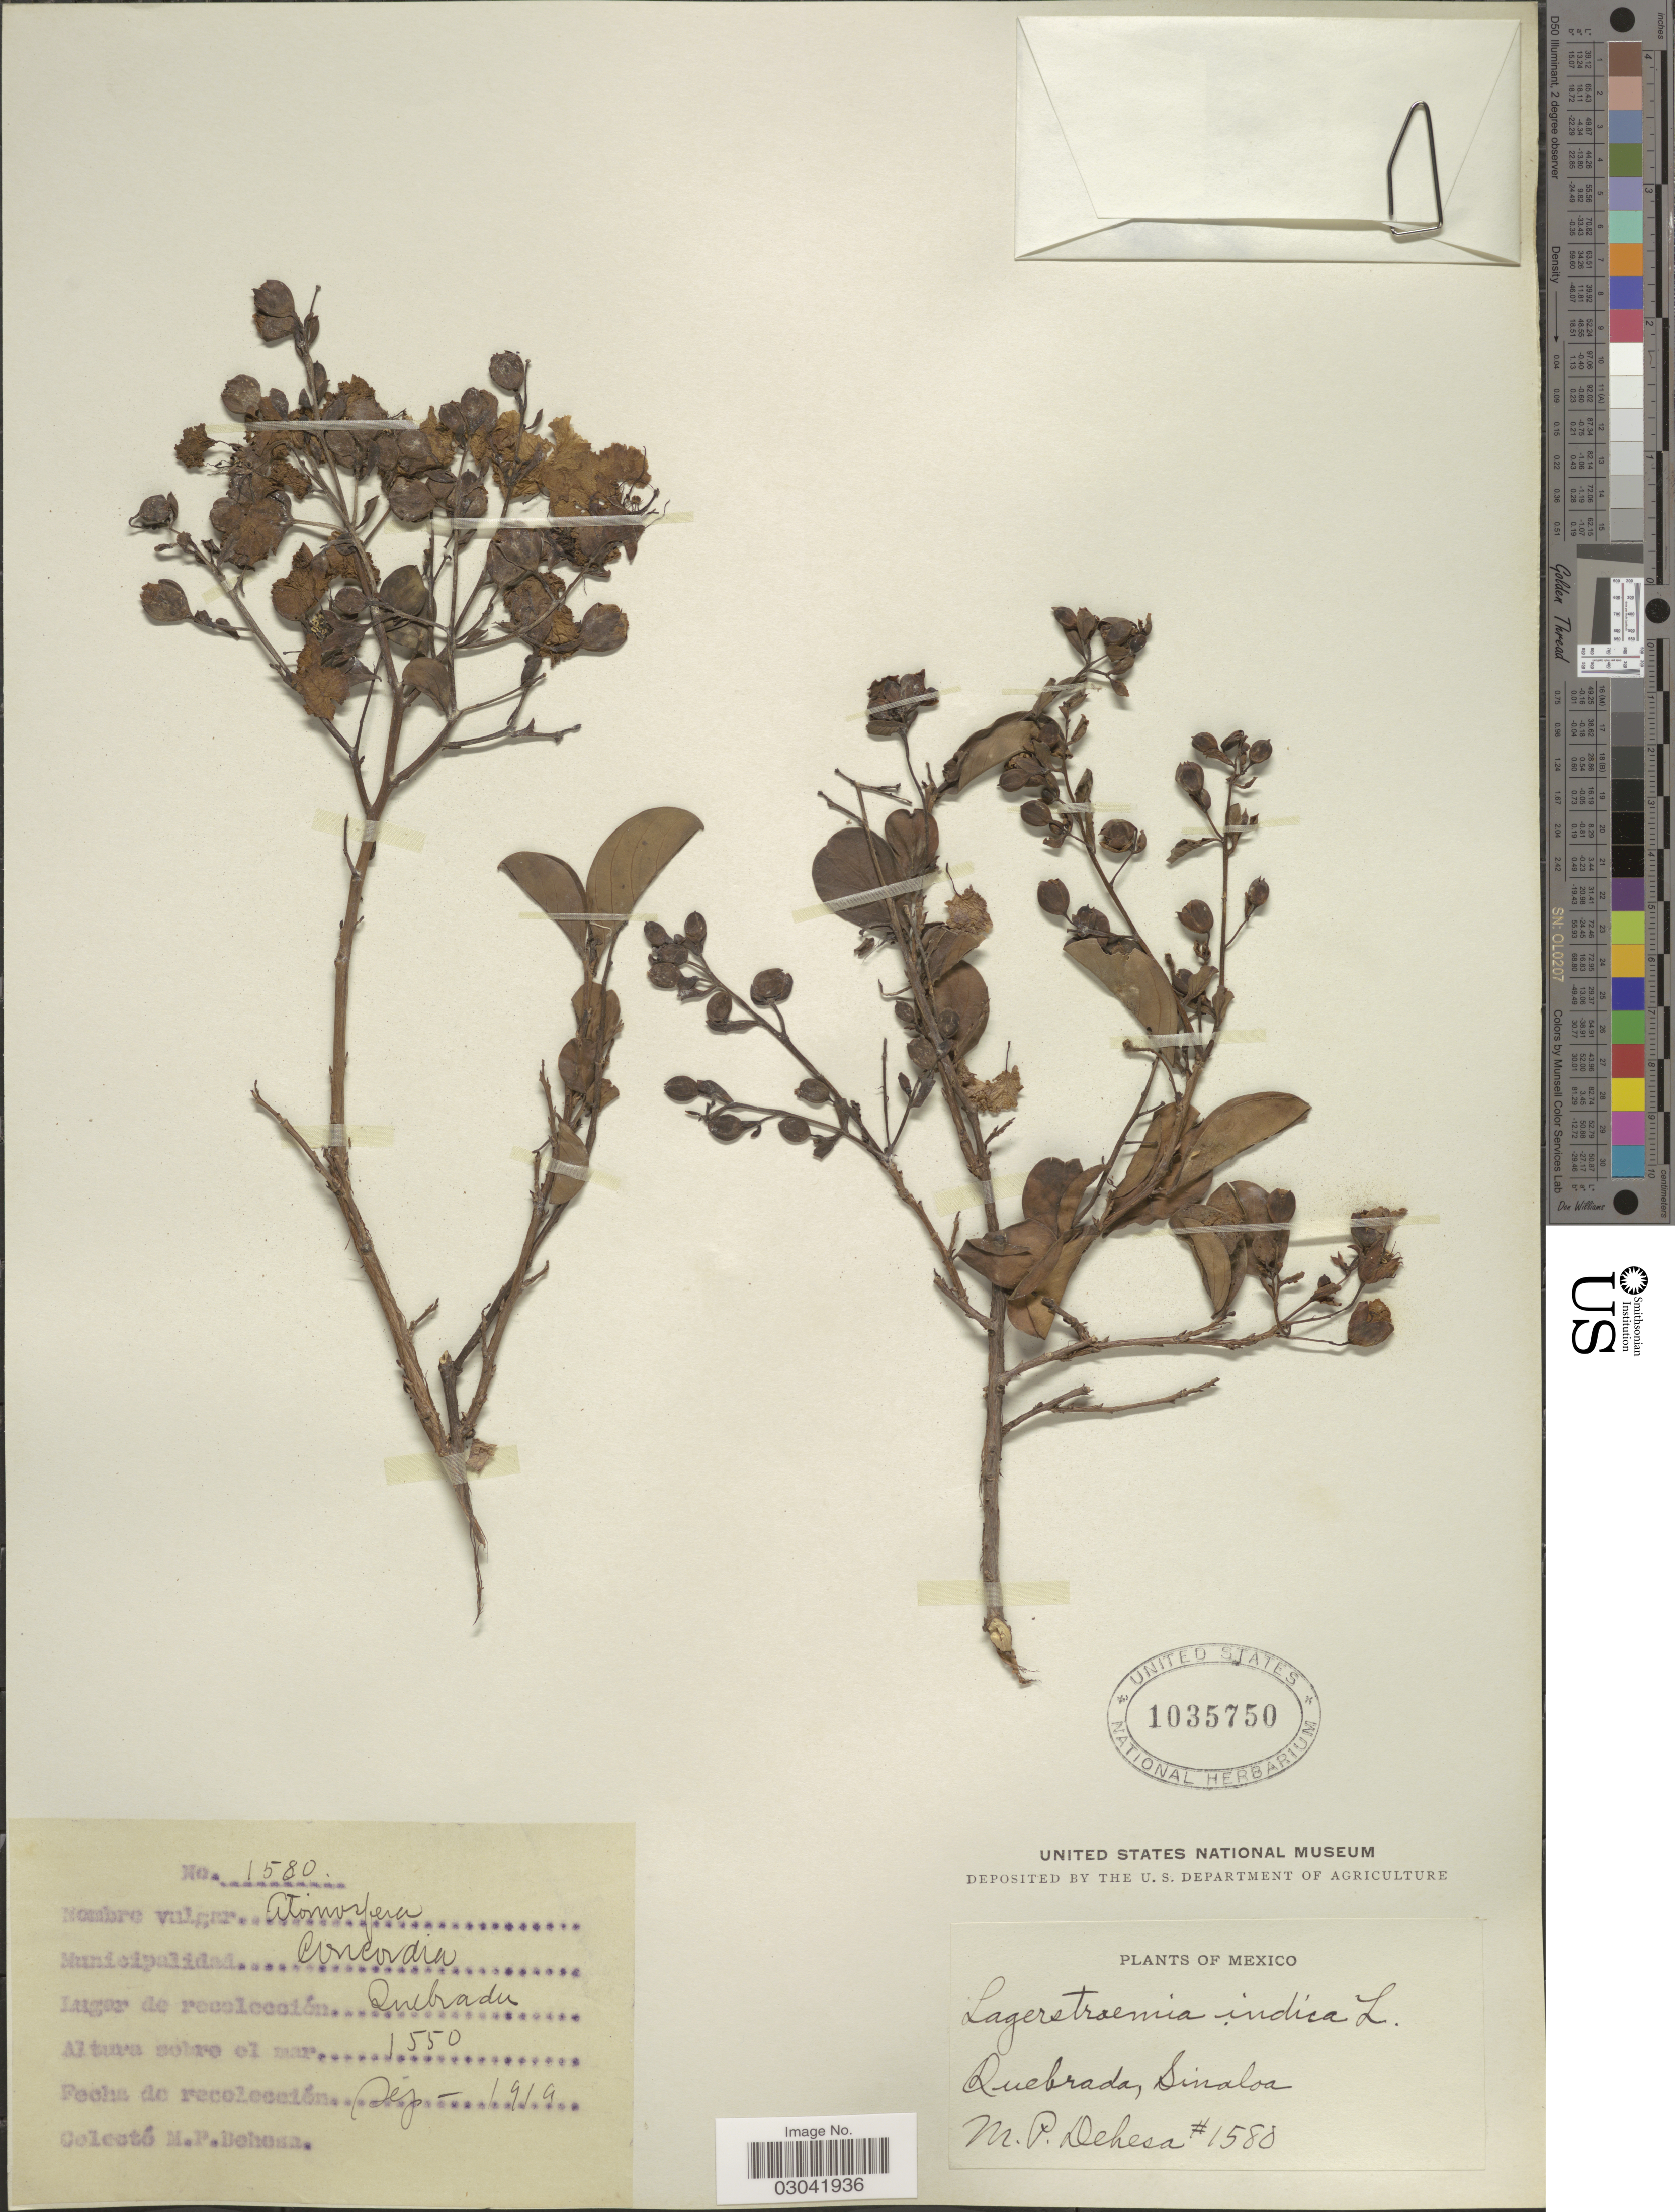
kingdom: Plantae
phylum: Tracheophyta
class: Magnoliopsida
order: Myrtales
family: Lythraceae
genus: Lagerstroemia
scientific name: Lagerstroemia indica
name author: L.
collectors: M. Dehesa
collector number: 1580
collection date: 1919-09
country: Mexico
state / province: Sinaloa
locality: Municipalidad Concordia. Quebrada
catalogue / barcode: US 1035750